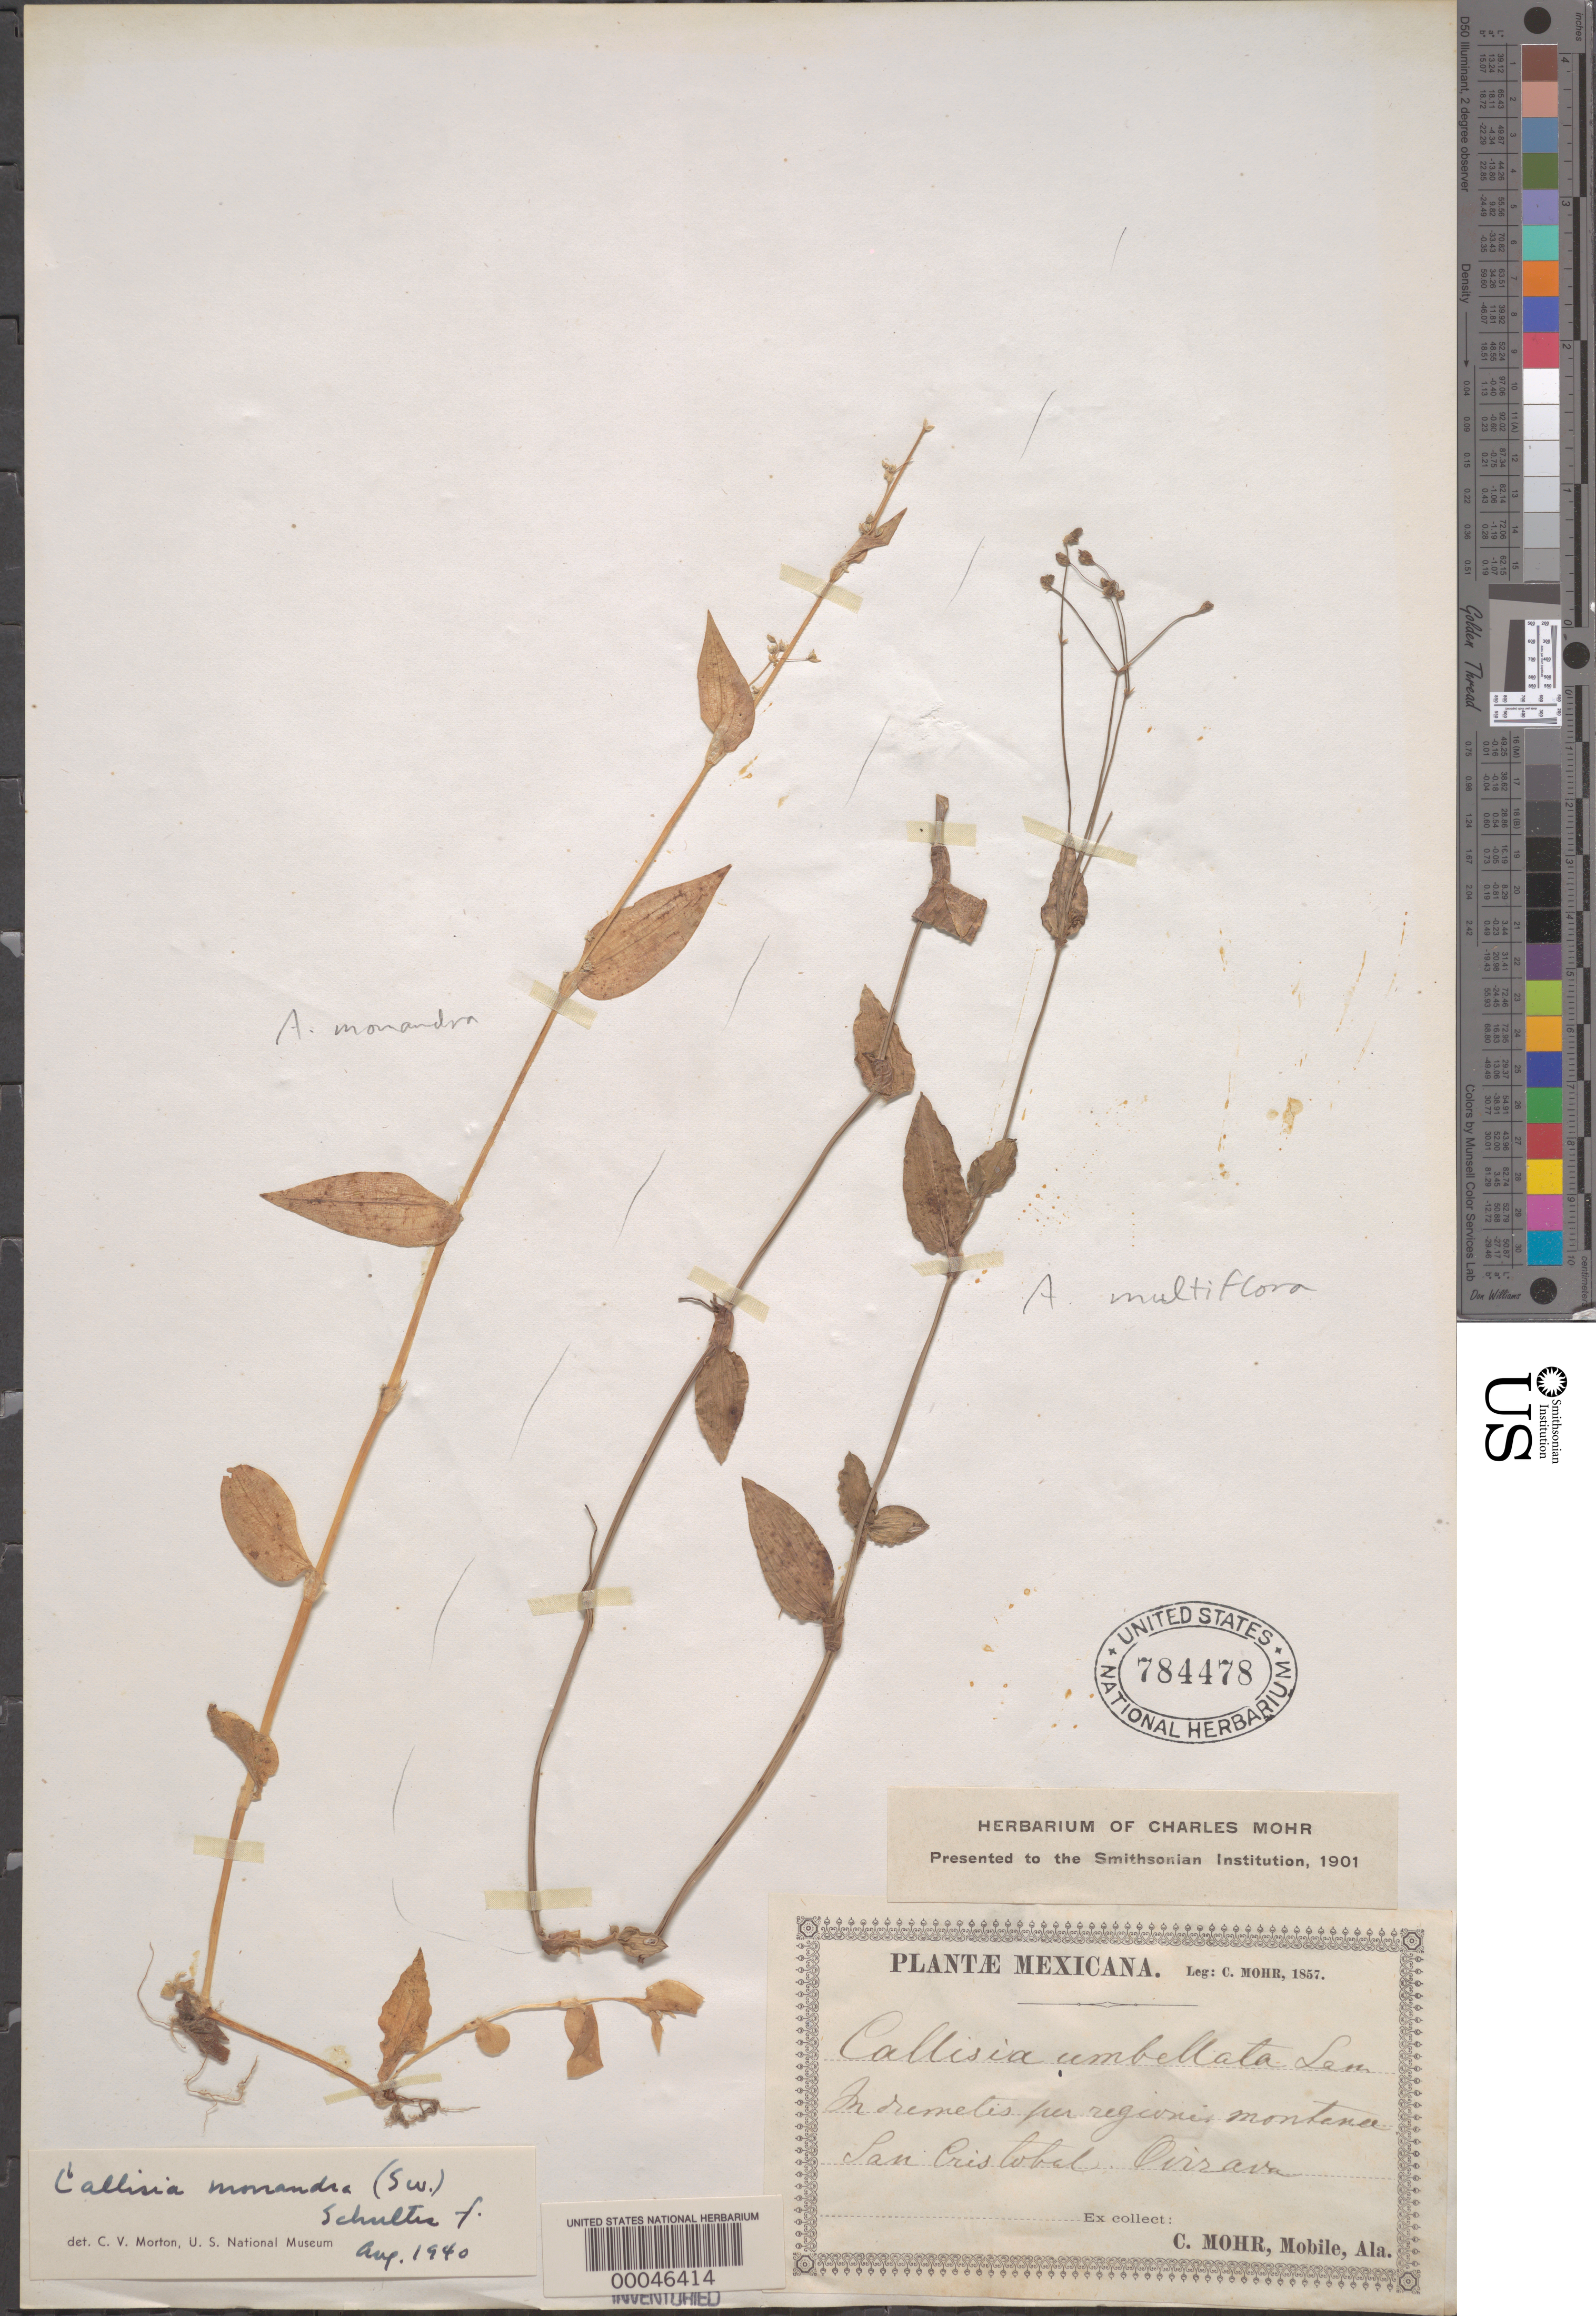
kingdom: Plantae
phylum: Tracheophyta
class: Liliopsida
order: Commelinales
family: Commelinaceae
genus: Callisia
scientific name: Callisia multiflora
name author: (M. Martens & Galeotti) Standl.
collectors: C. T. Mohr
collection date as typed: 1857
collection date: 1857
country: Mexico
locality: San cristobal ovirava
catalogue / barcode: US 784478